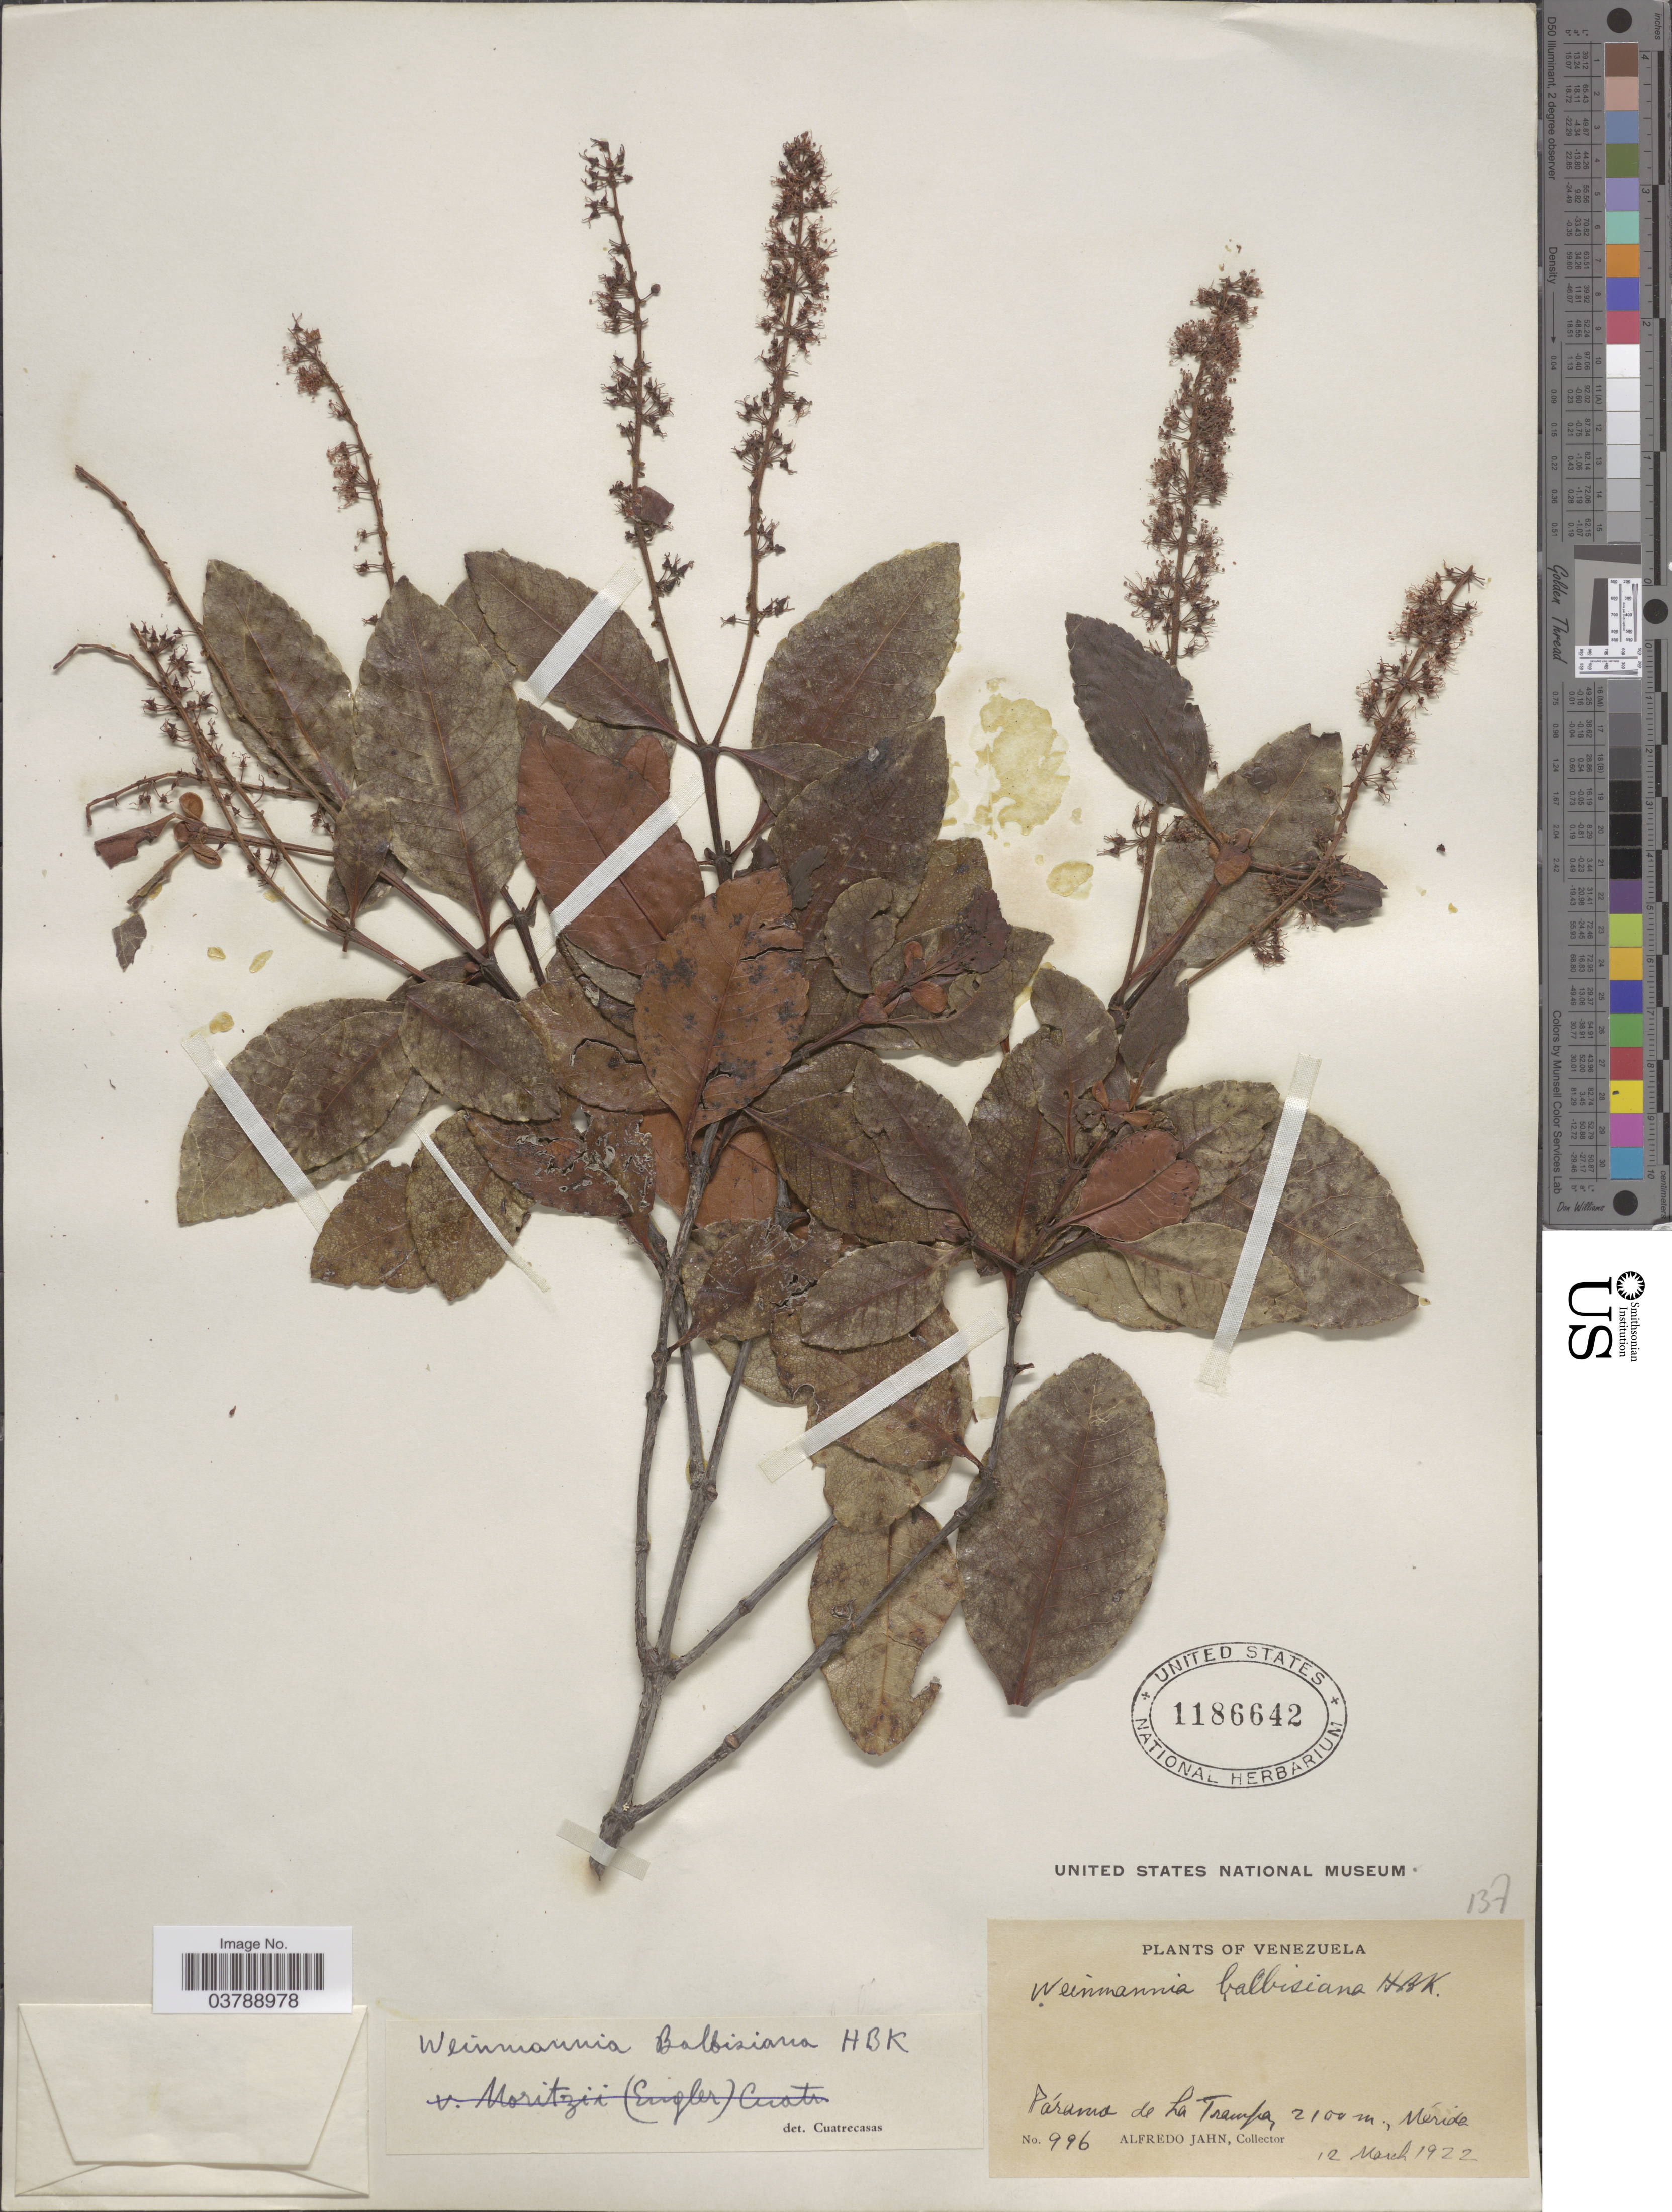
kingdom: Plantae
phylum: Tracheophyta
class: Magnoliopsida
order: Oxalidales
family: Cunoniaceae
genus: Weinmannia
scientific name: Weinmannia balbisiana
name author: Kunth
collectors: A. Jahn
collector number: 996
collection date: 1922-03-12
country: Venezuela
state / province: Merida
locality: Páramo de La Trampa.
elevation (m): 2100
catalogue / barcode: US 1186642